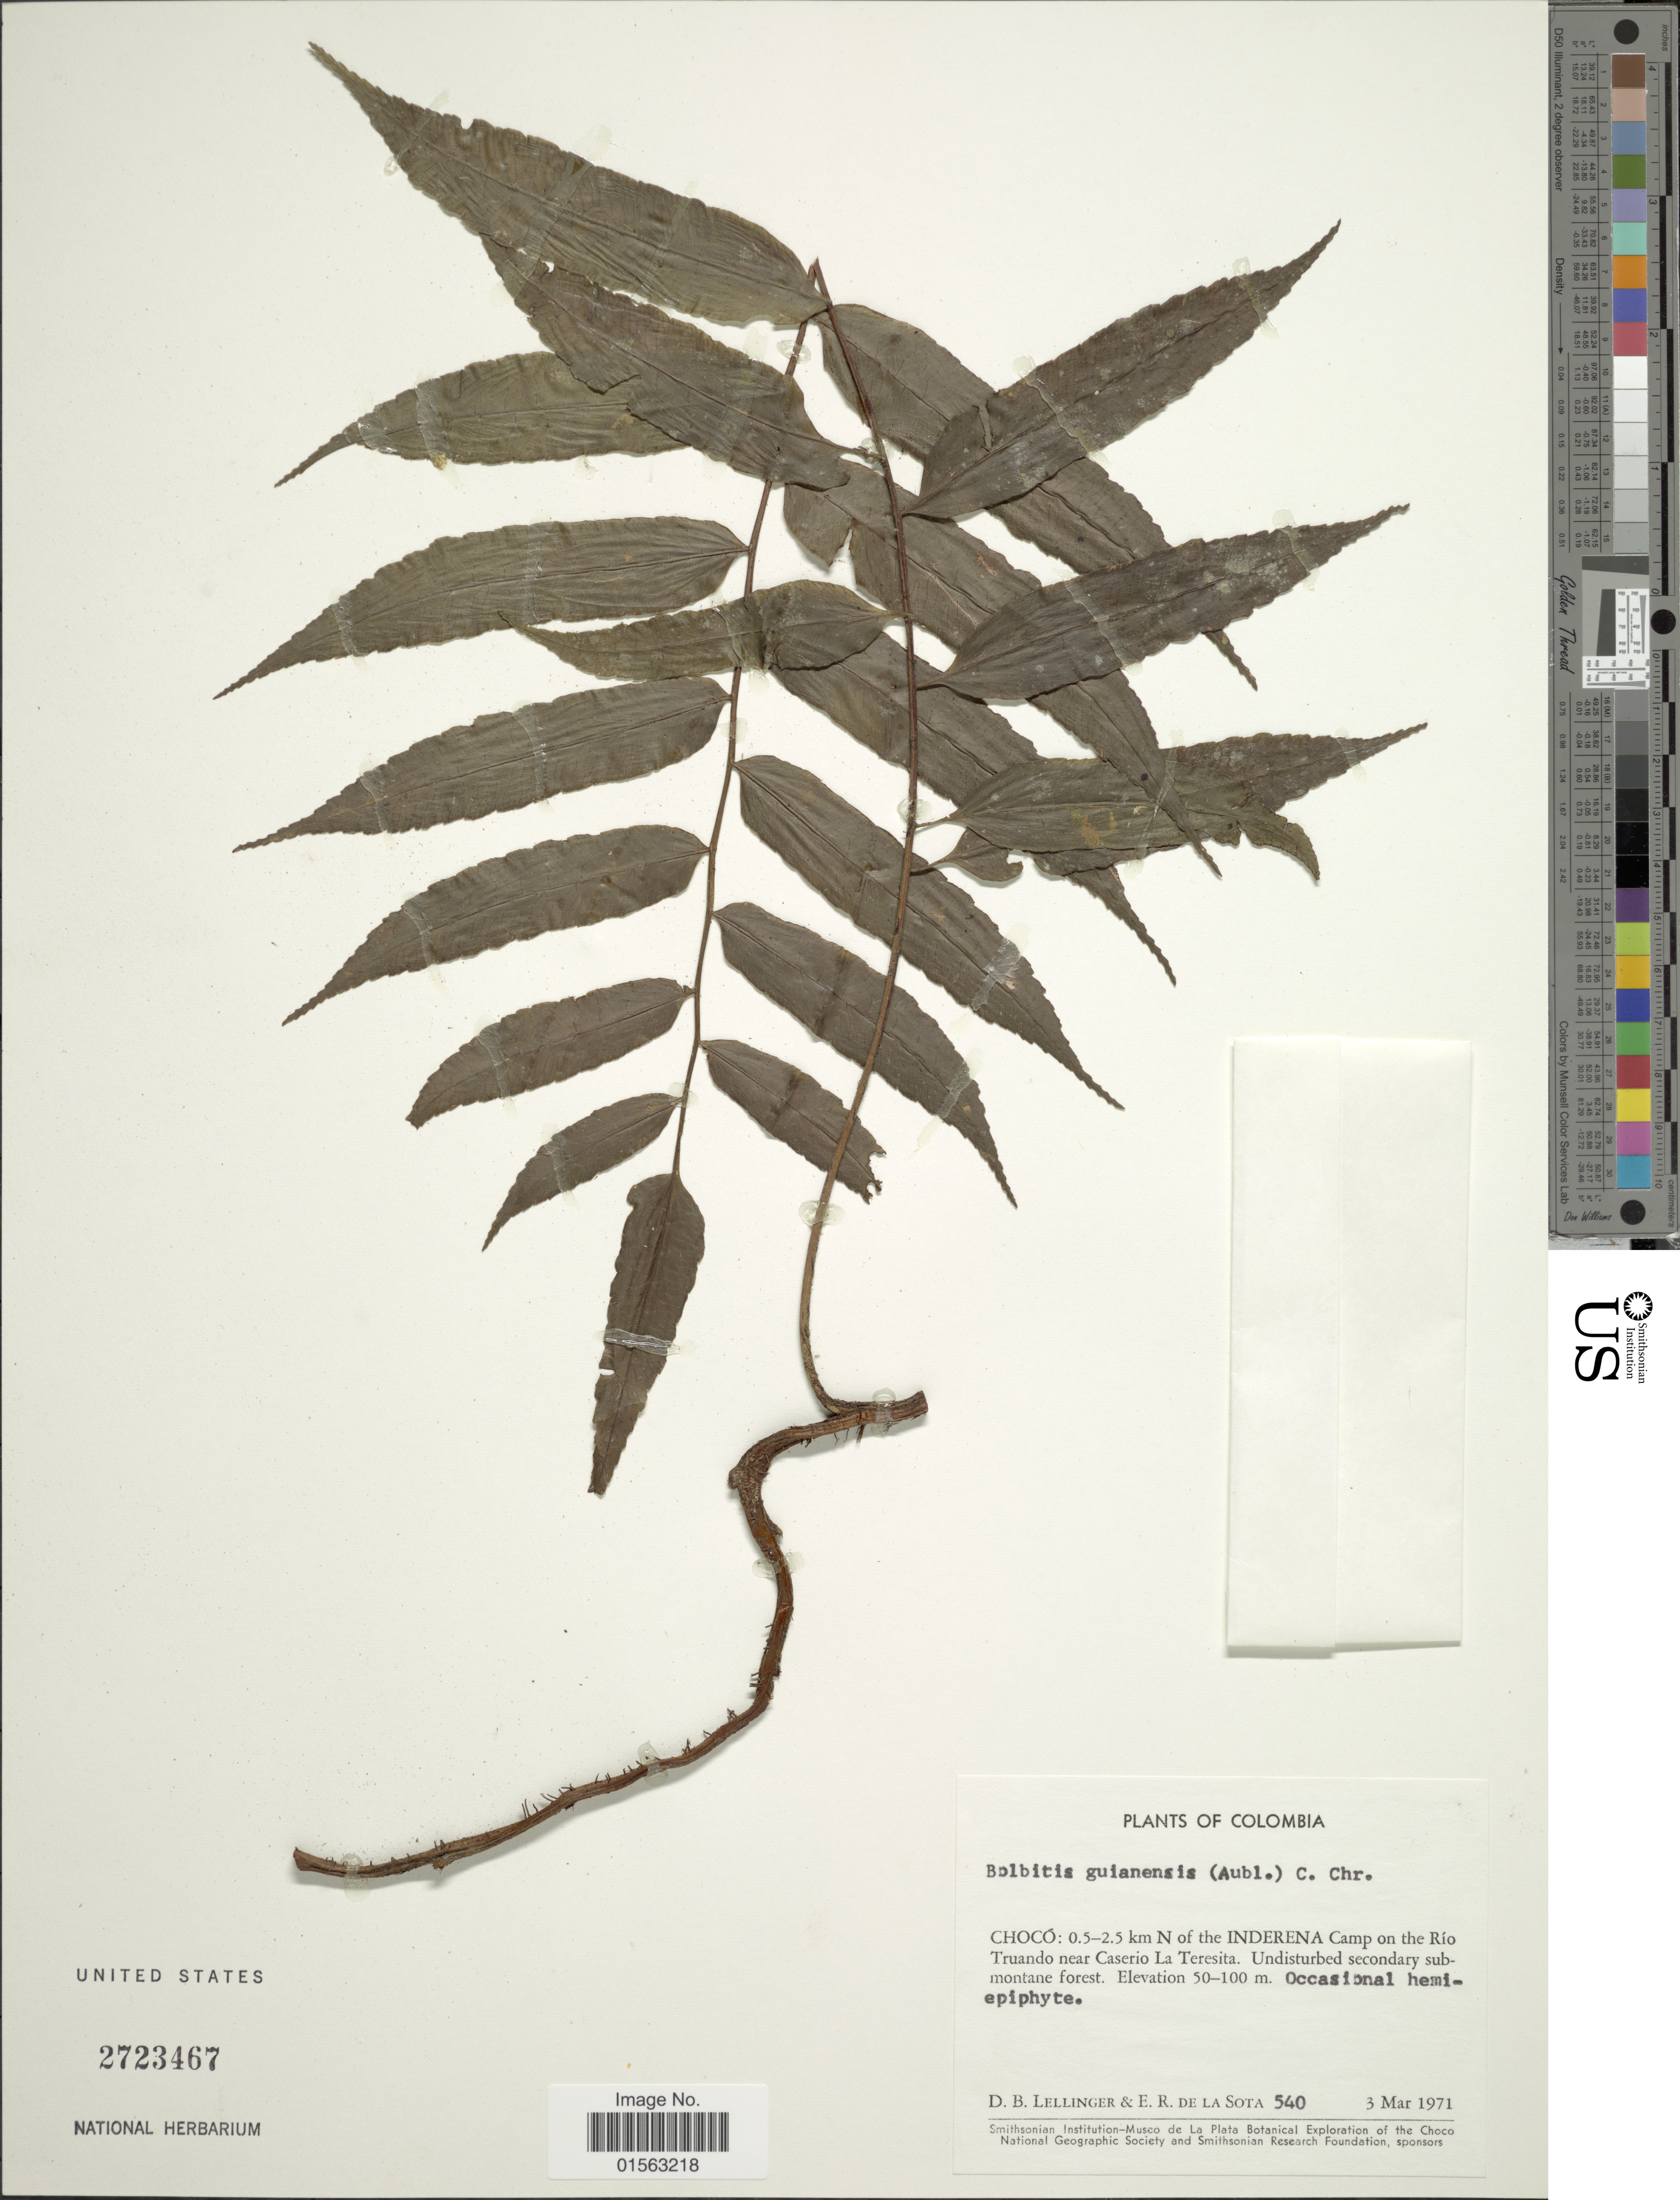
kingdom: Plantae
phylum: Tracheophyta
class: Polypodiopsida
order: Polypodiales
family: Dryopteridaceae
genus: Mickelia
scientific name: Mickelia guianensis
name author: (Aubl.) R.C. Moran et al.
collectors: D. B. Lellinger & E. R. de la Sota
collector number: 540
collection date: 1971-03-03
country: Colombia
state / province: Chocó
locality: Colombia, 0.5-2.5 km N of the Inderena Camp on the Río Truando near Caserio La Teresita, undisturbed secondary montane forest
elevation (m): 50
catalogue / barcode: US 2723467